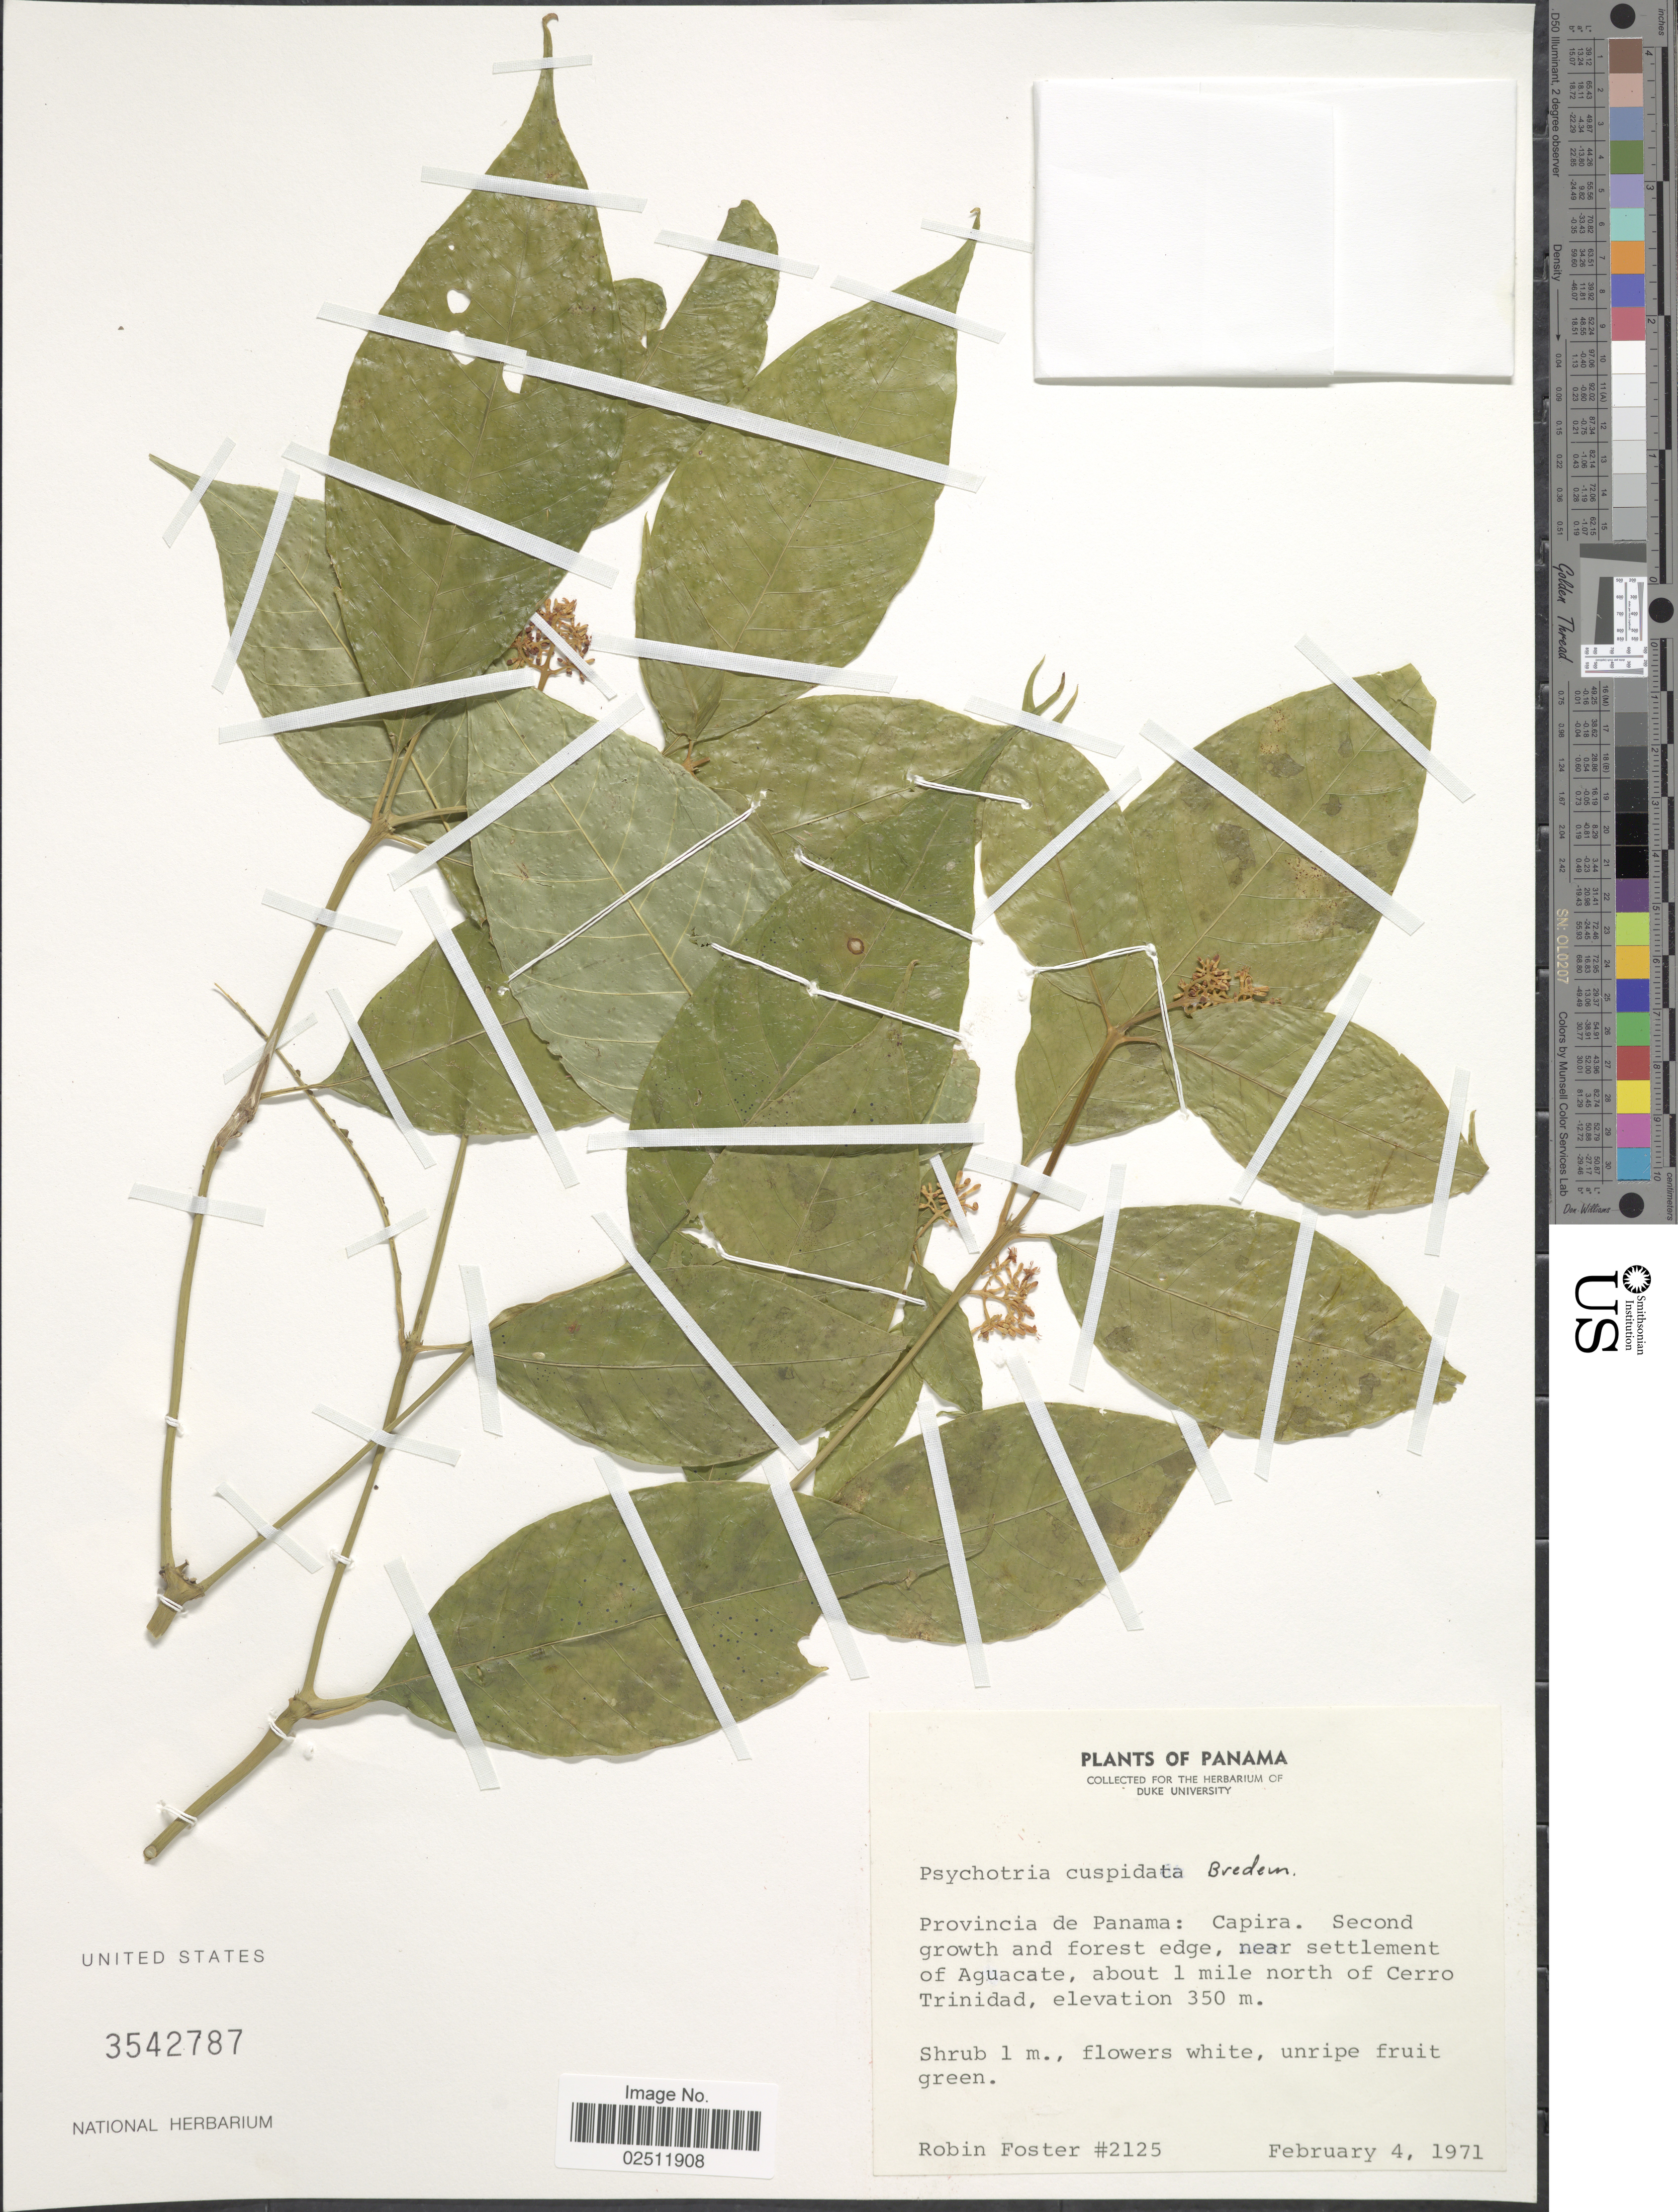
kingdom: Plantae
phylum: Tracheophyta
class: Magnoliopsida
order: Gentianales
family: Rubiaceae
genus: Psychotria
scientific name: Psychotria cuspidata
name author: Bredem. ex Schult.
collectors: R. B. Foster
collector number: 2125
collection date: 1971-02-04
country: Panama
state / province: Panamá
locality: Capira. Near settlement of Aguacate, about 1 mile north of Cerro Trinidad.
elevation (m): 350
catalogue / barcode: US 3542787